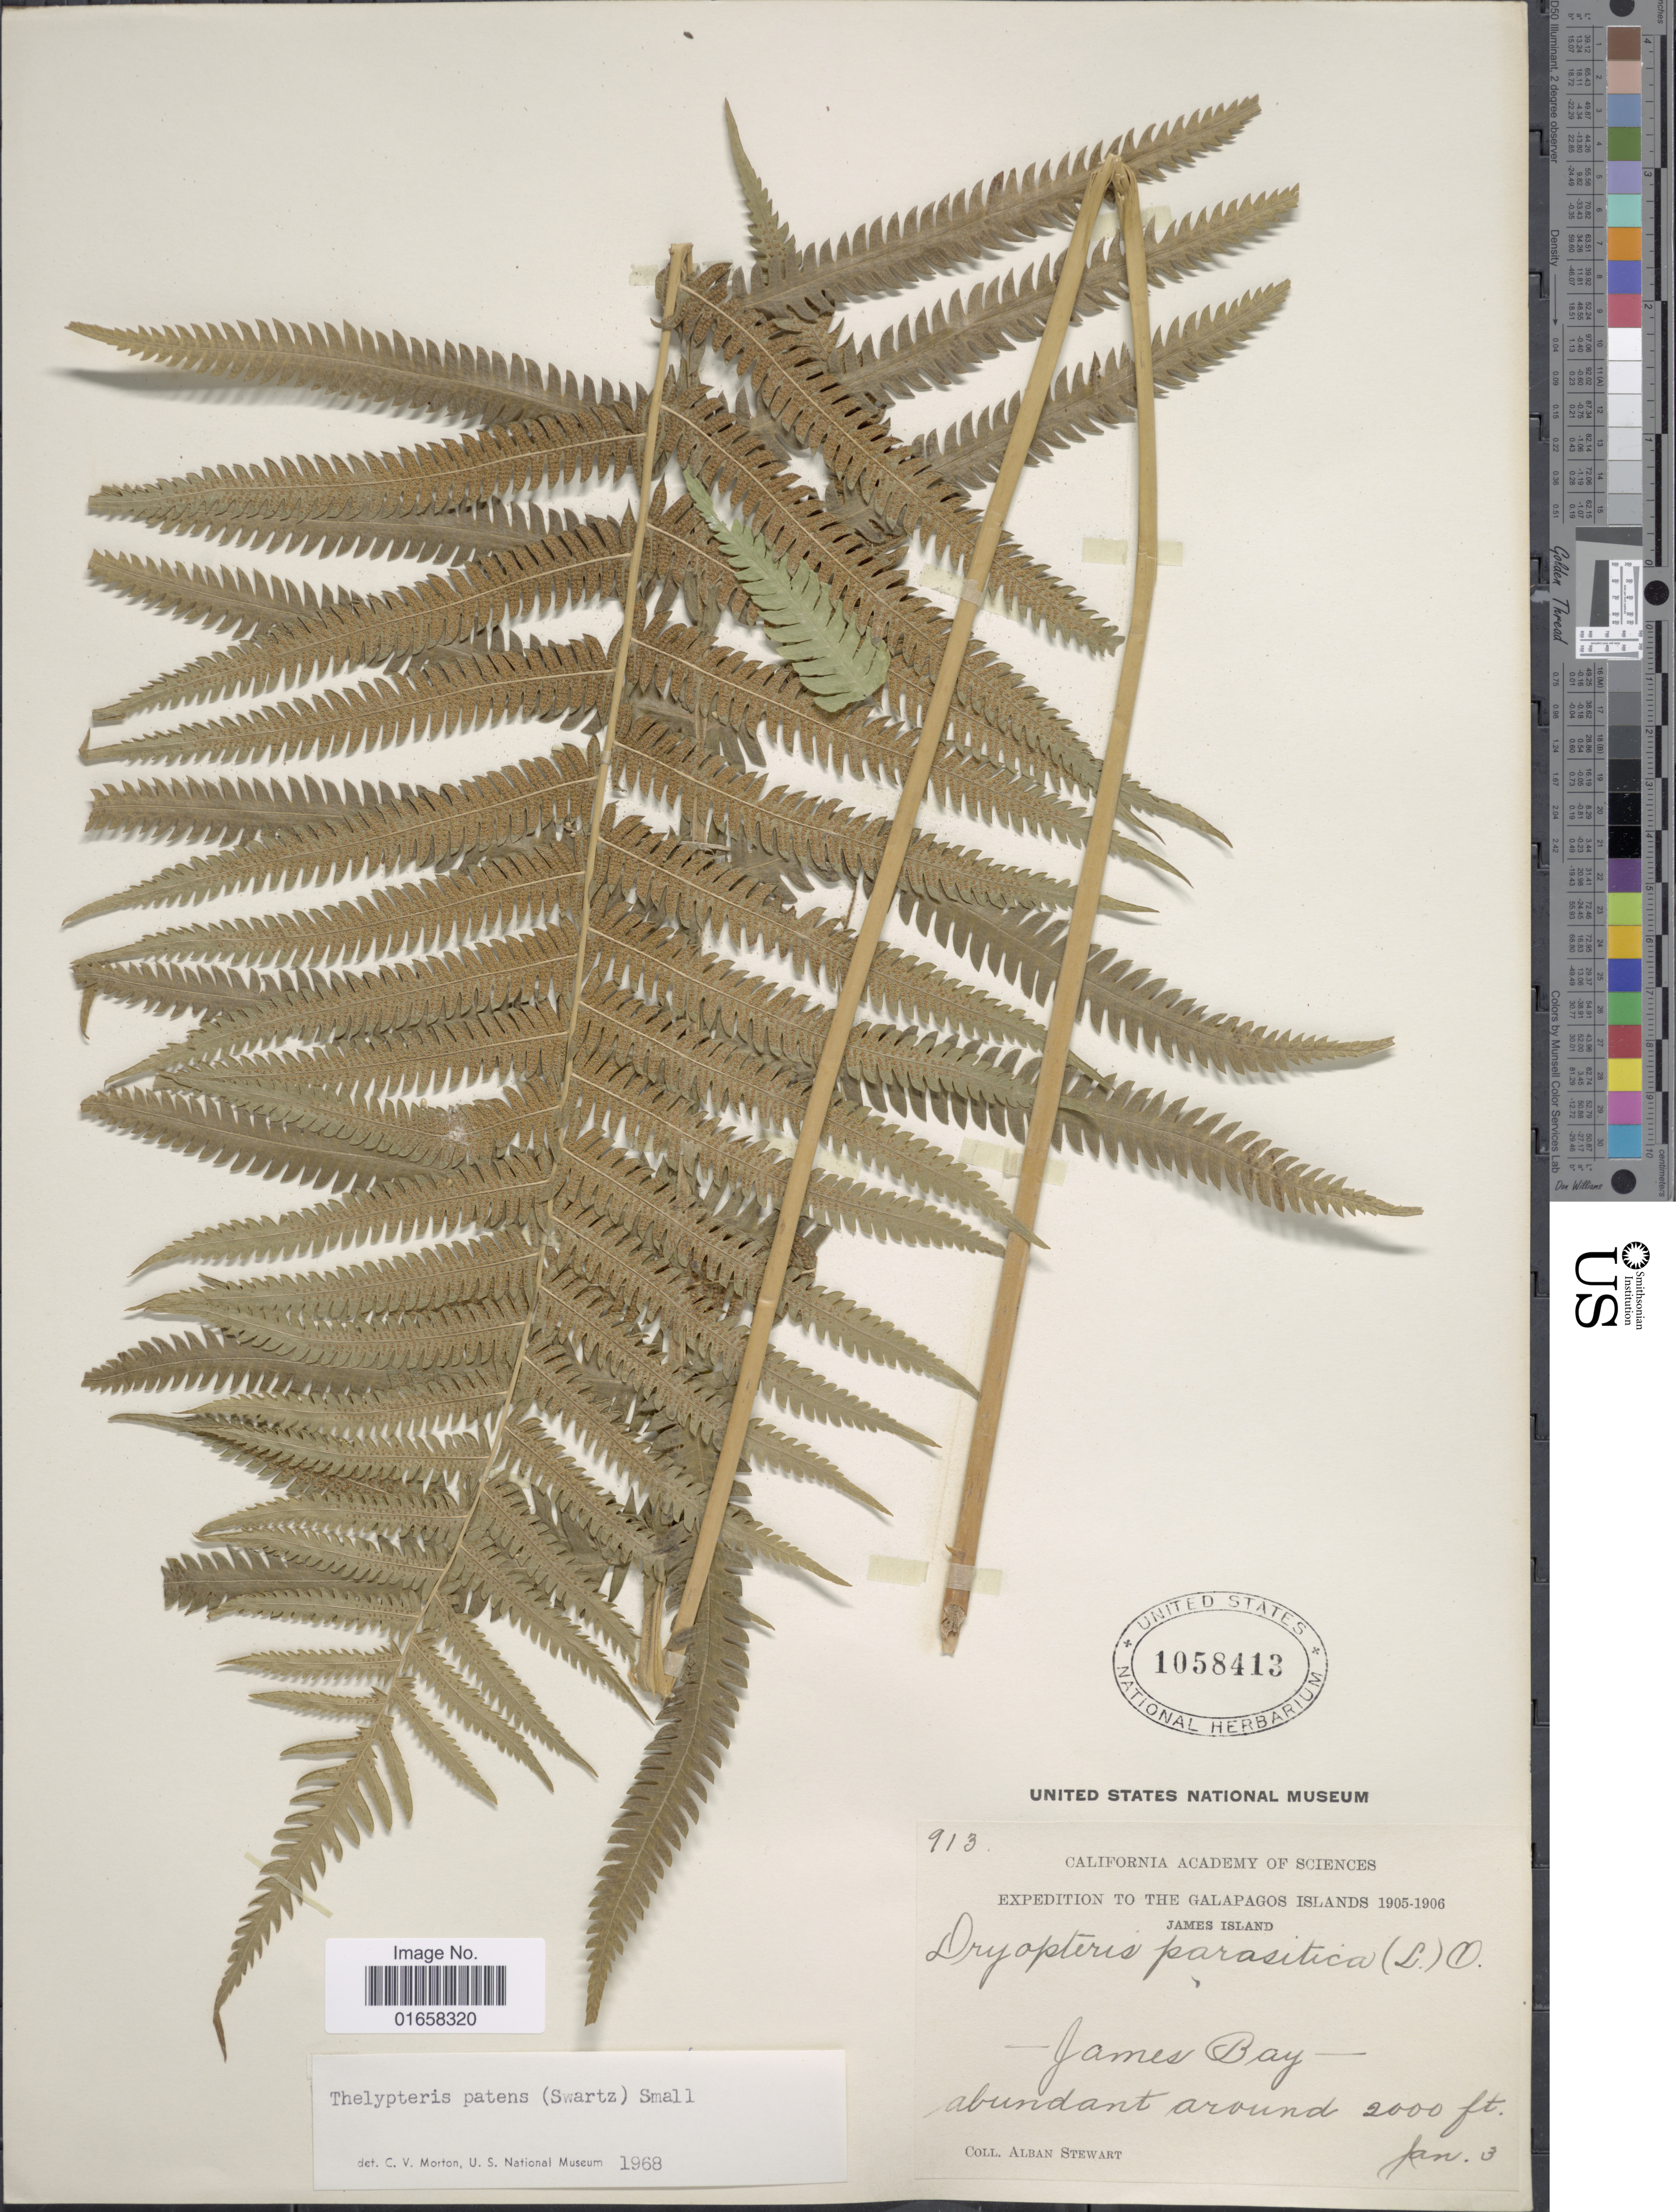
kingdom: Plantae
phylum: Tracheophyta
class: Polypodiopsida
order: Polypodiales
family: Thelypteridaceae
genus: Christella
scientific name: Christella patens var. patens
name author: (Sw.) Holttum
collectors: A. Stewart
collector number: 913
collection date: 1905-01-03/1906-01-03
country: Ecuador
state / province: Colón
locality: James Island. James Bay. The Galapagos Islands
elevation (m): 610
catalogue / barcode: US 1058413